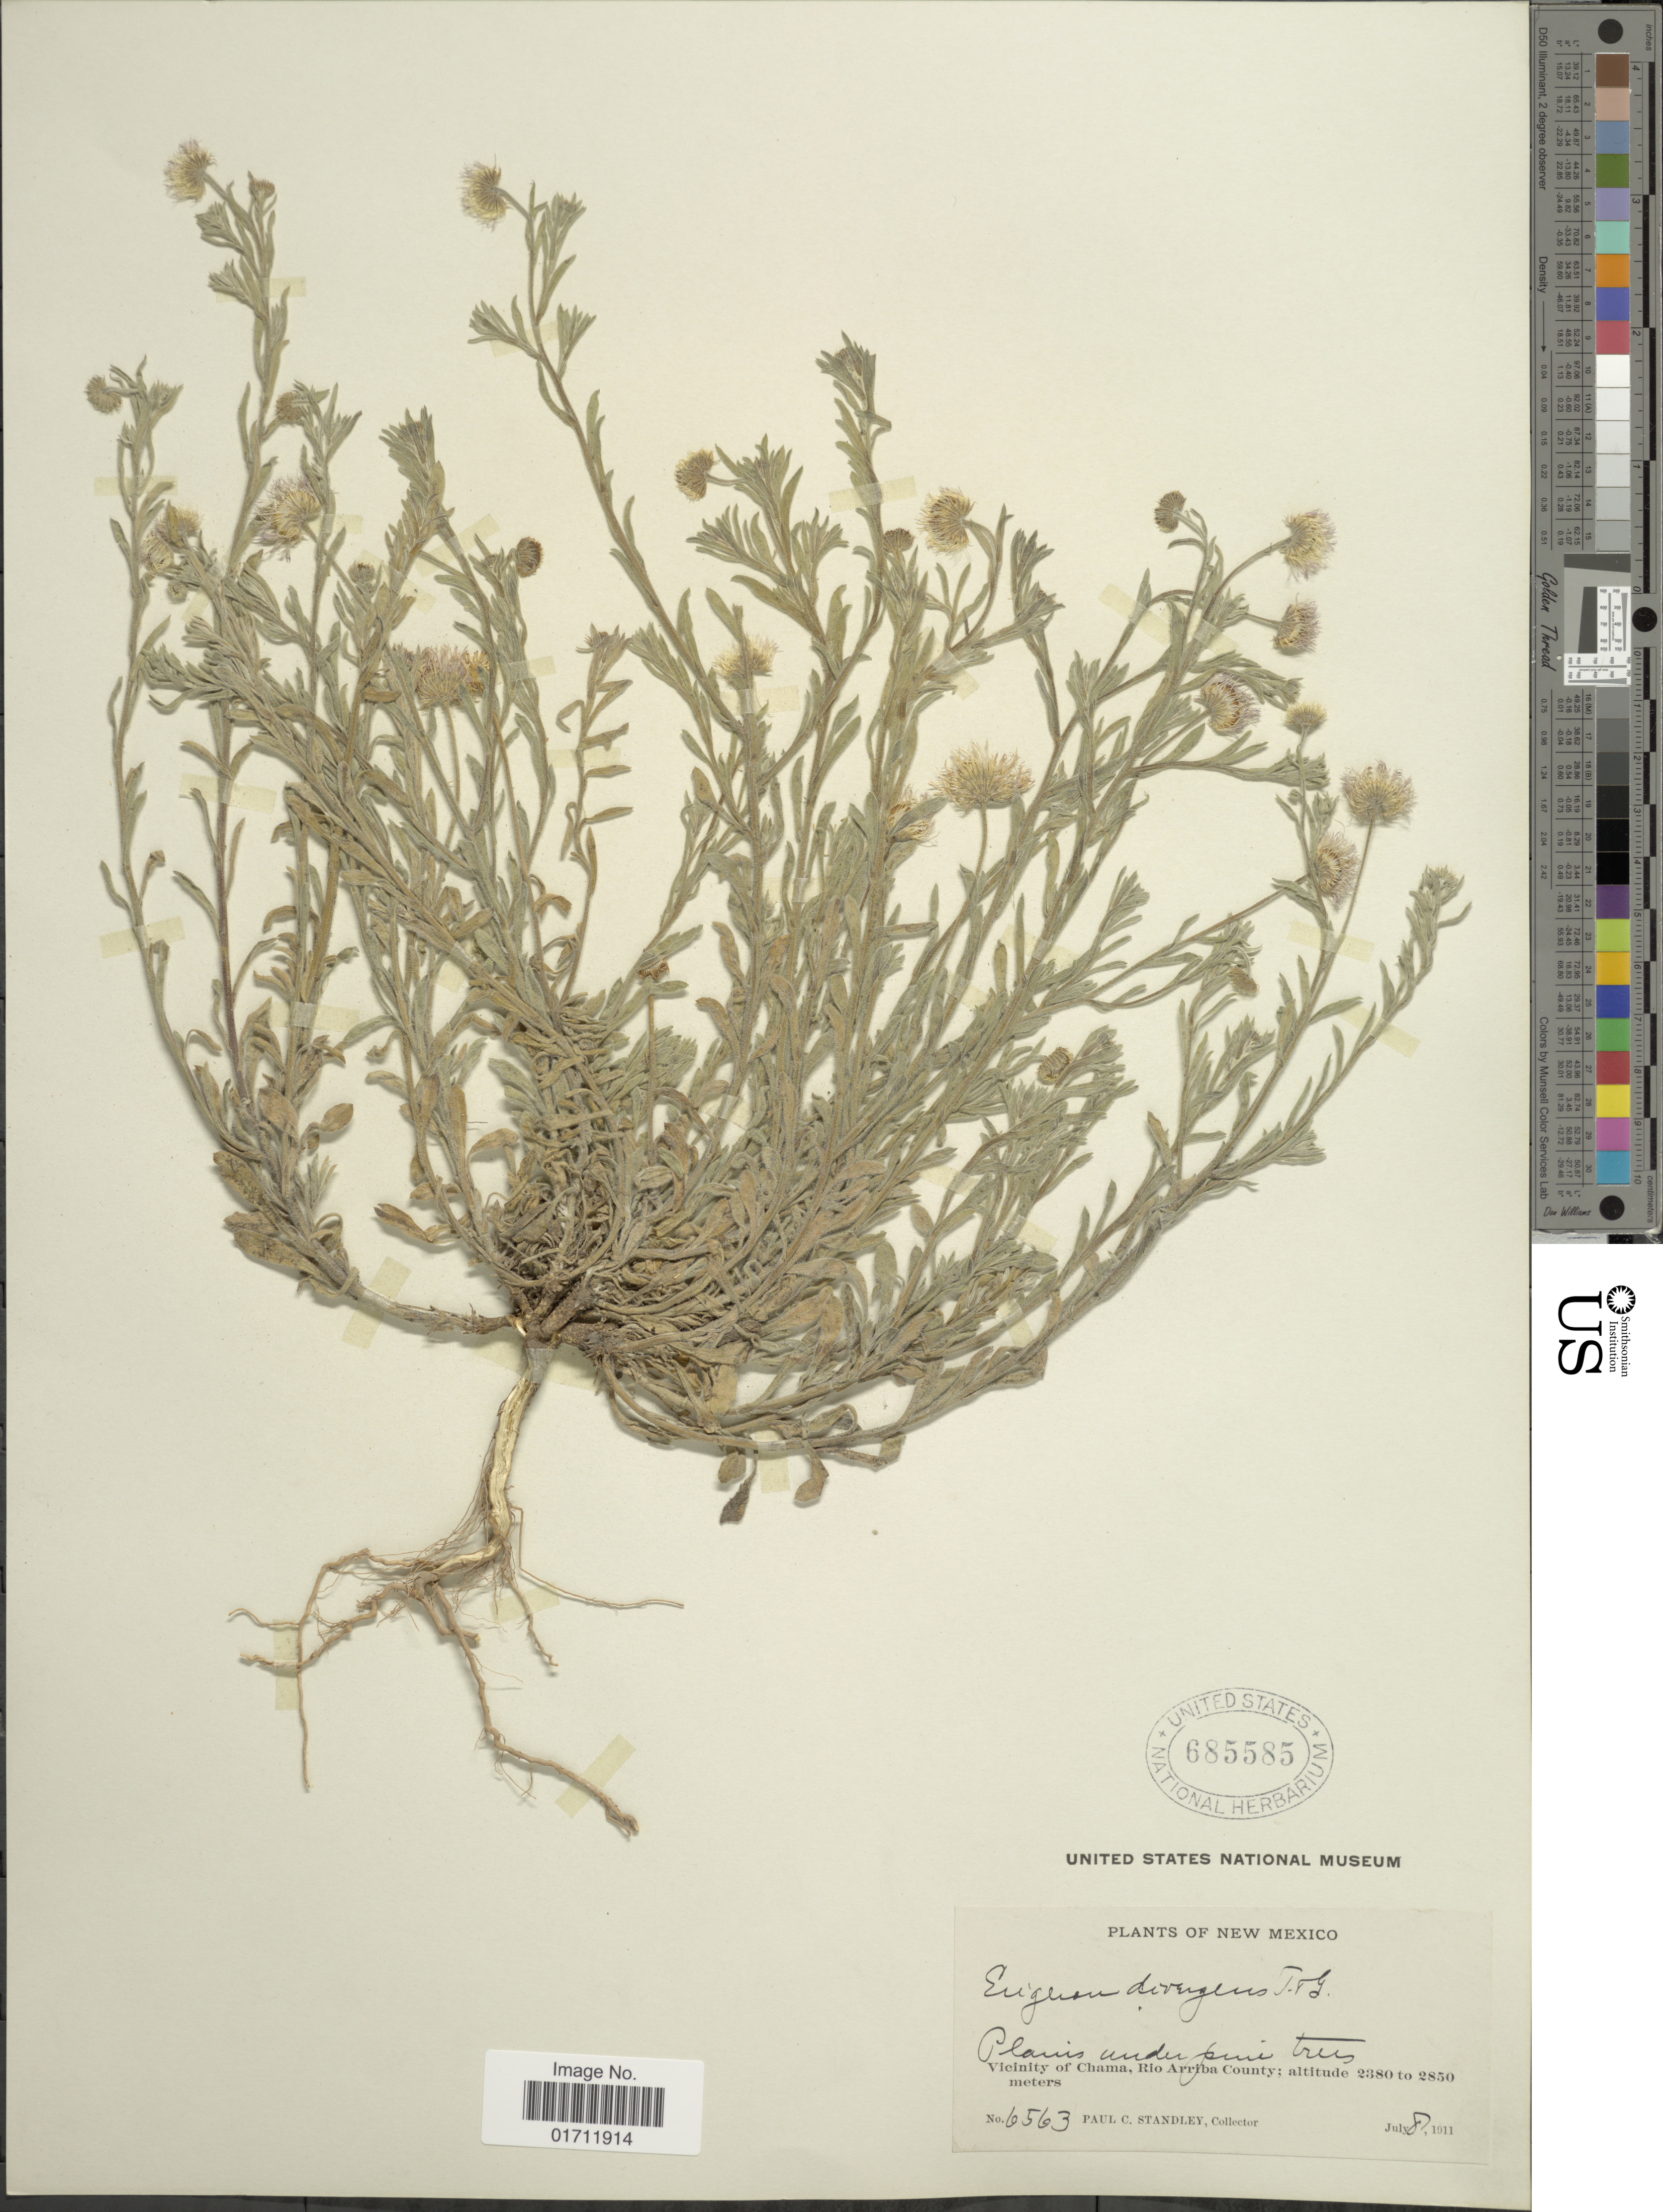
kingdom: Plantae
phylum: Tracheophyta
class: Magnoliopsida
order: Asterales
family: Asteraceae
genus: Erigeron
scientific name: Erigeron divergens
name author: Torr. & A. Gray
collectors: P. C. Standley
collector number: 6563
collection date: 1911-07-08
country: United States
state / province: New Mexico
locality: Plains under pine trees, Vicinity of Chama, Rio Arriba County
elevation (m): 2380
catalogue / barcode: US 685585